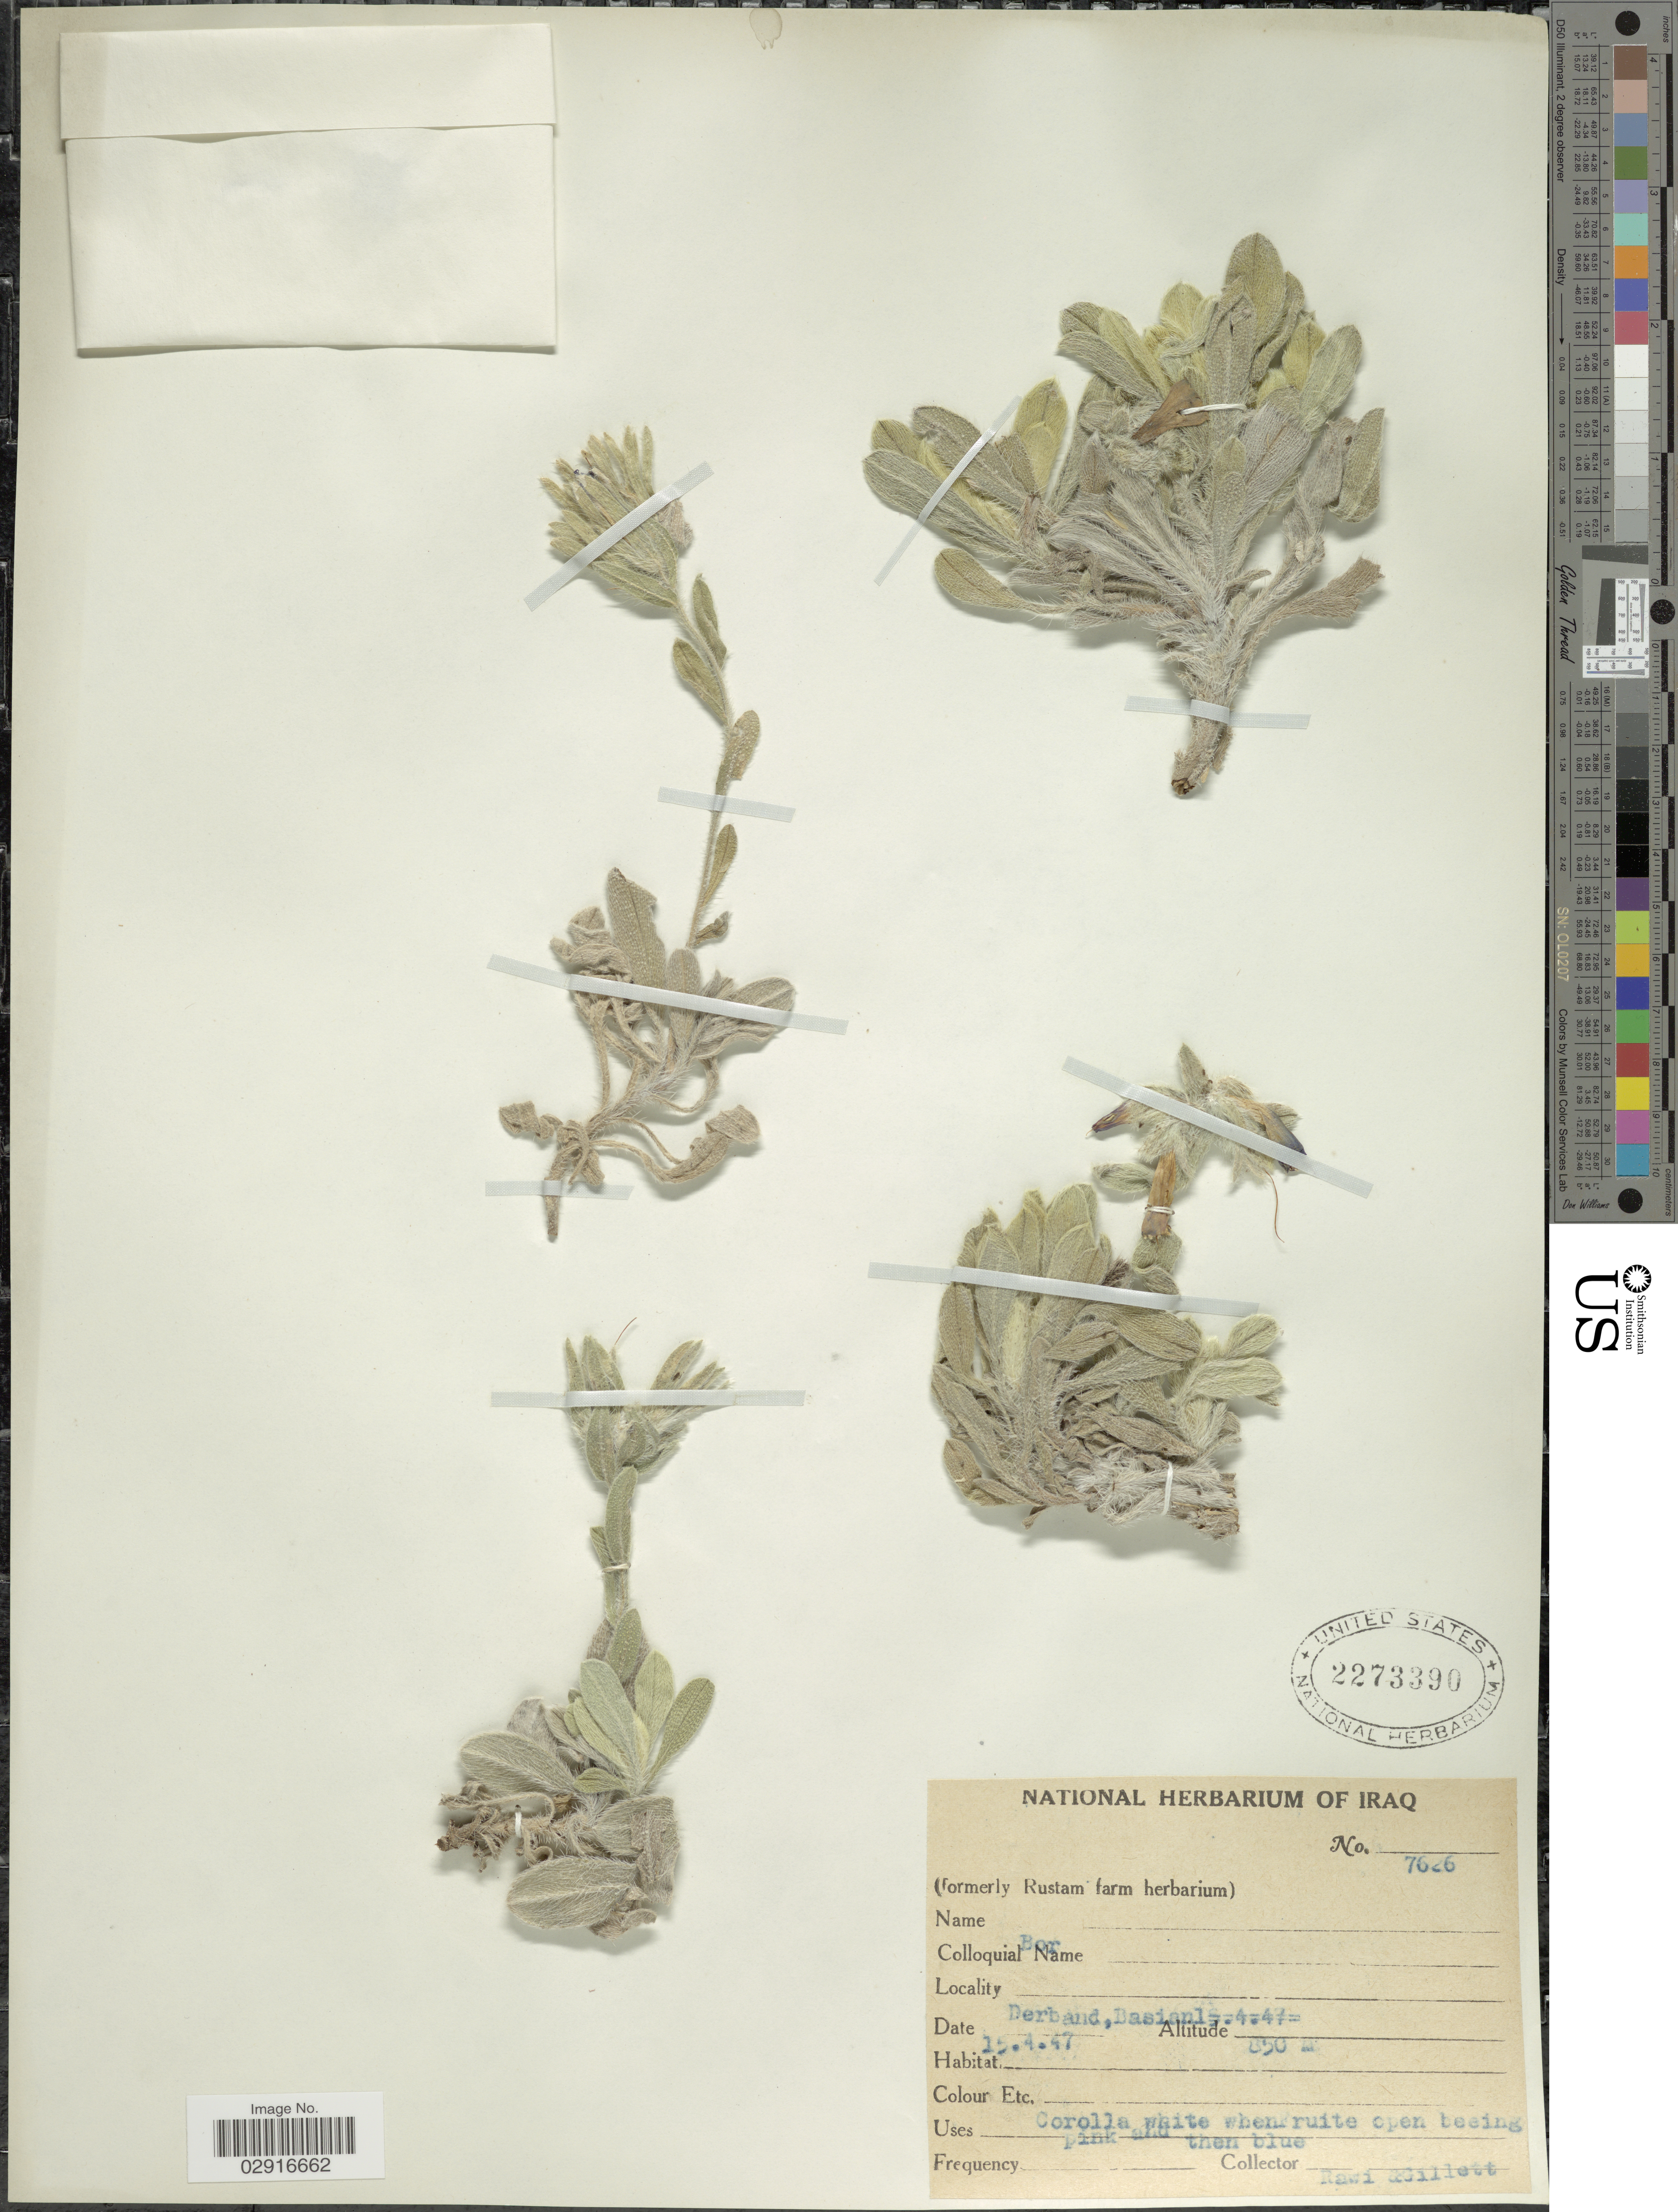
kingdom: Plantae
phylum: Tracheophyta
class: Magnoliopsida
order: Boraginales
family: Boraginaceae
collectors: -. Rawi & Gillett, --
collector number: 7626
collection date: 1947-04-15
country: Iraq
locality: Derband, Basian.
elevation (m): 850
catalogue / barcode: US 2273390